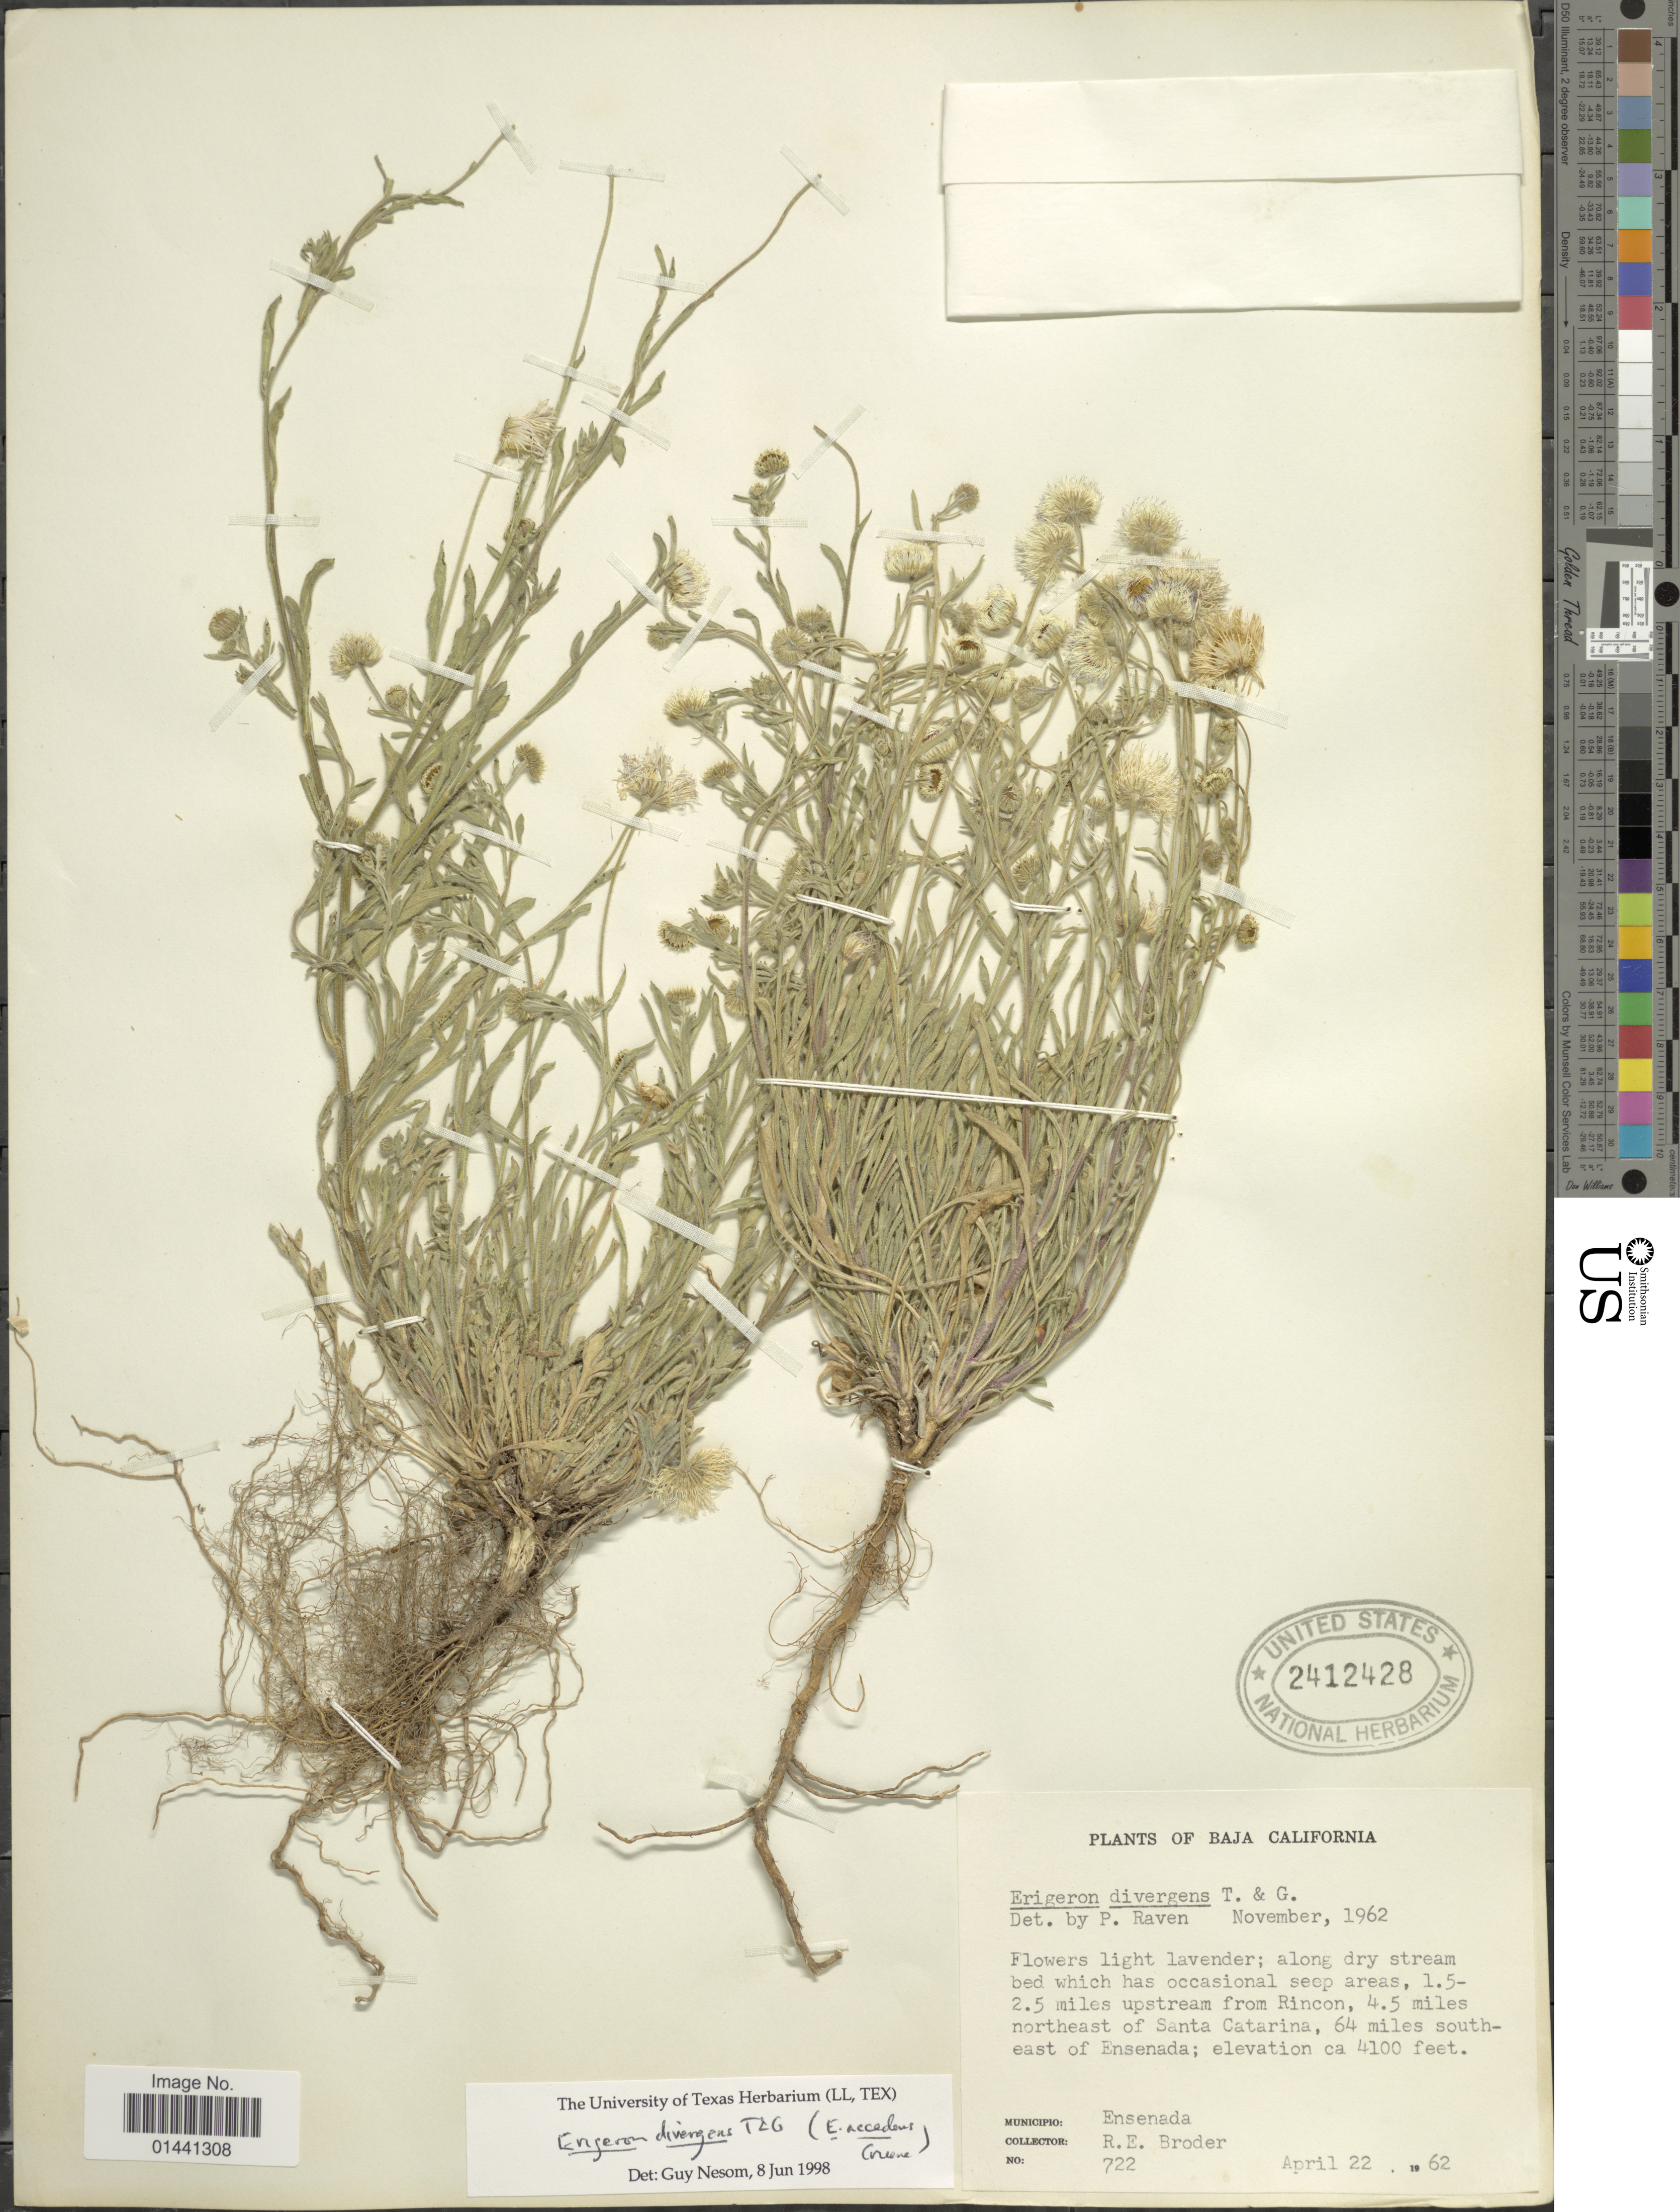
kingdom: Plantae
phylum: Tracheophyta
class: Magnoliopsida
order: Asterales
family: Asteraceae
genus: Erigeron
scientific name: Erigeron divergens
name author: Torr. & A. Gray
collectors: R. Broder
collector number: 722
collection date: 1962-04-22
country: Mexico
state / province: Baja California Norte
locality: Along dry stream bed which has occasional seep areas, 1.5-2.5 miles upstream from Rincon, 4.5 miles northeast of Santa Catarina, 64 miles southeast of Ensenada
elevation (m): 1250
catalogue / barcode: US 2412428